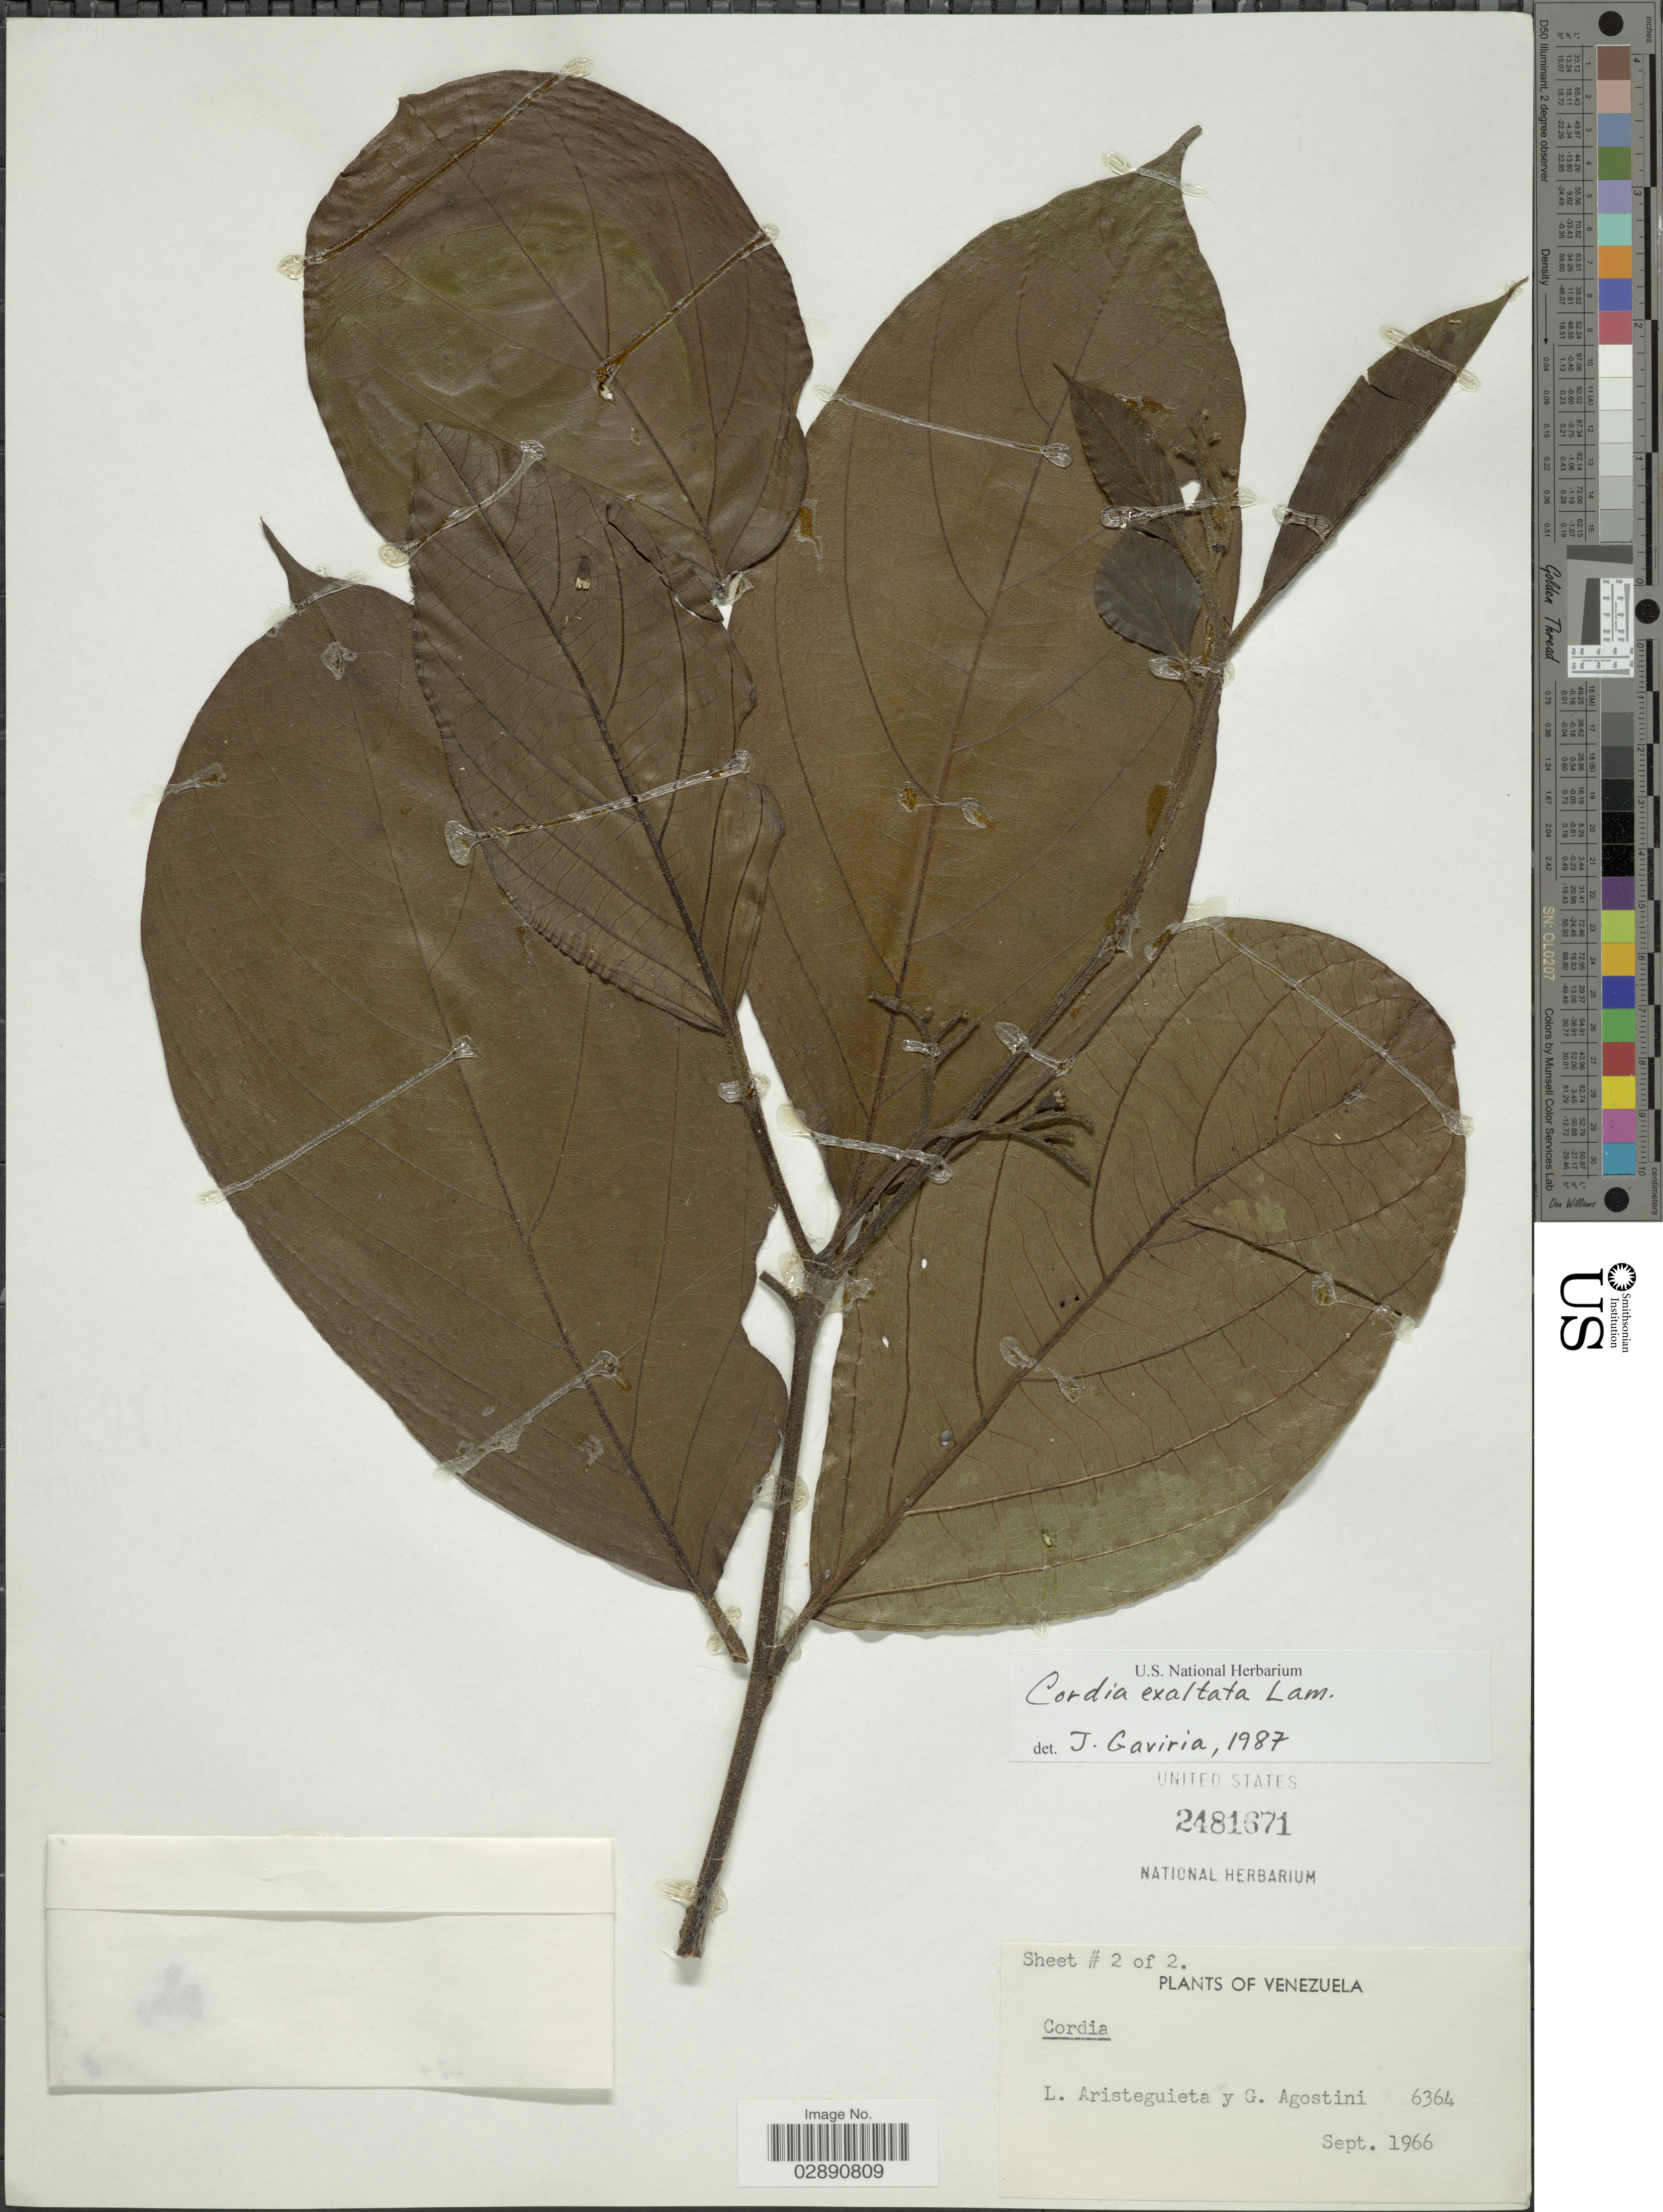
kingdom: Plantae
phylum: Tracheophyta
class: Magnoliopsida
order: Boraginales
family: Cordiaceae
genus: Cordia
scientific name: Cordia exaltata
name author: Lam.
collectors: L. Aristeguieta & G. Agostini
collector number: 6364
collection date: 1966-09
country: Venezuela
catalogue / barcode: US 2481671